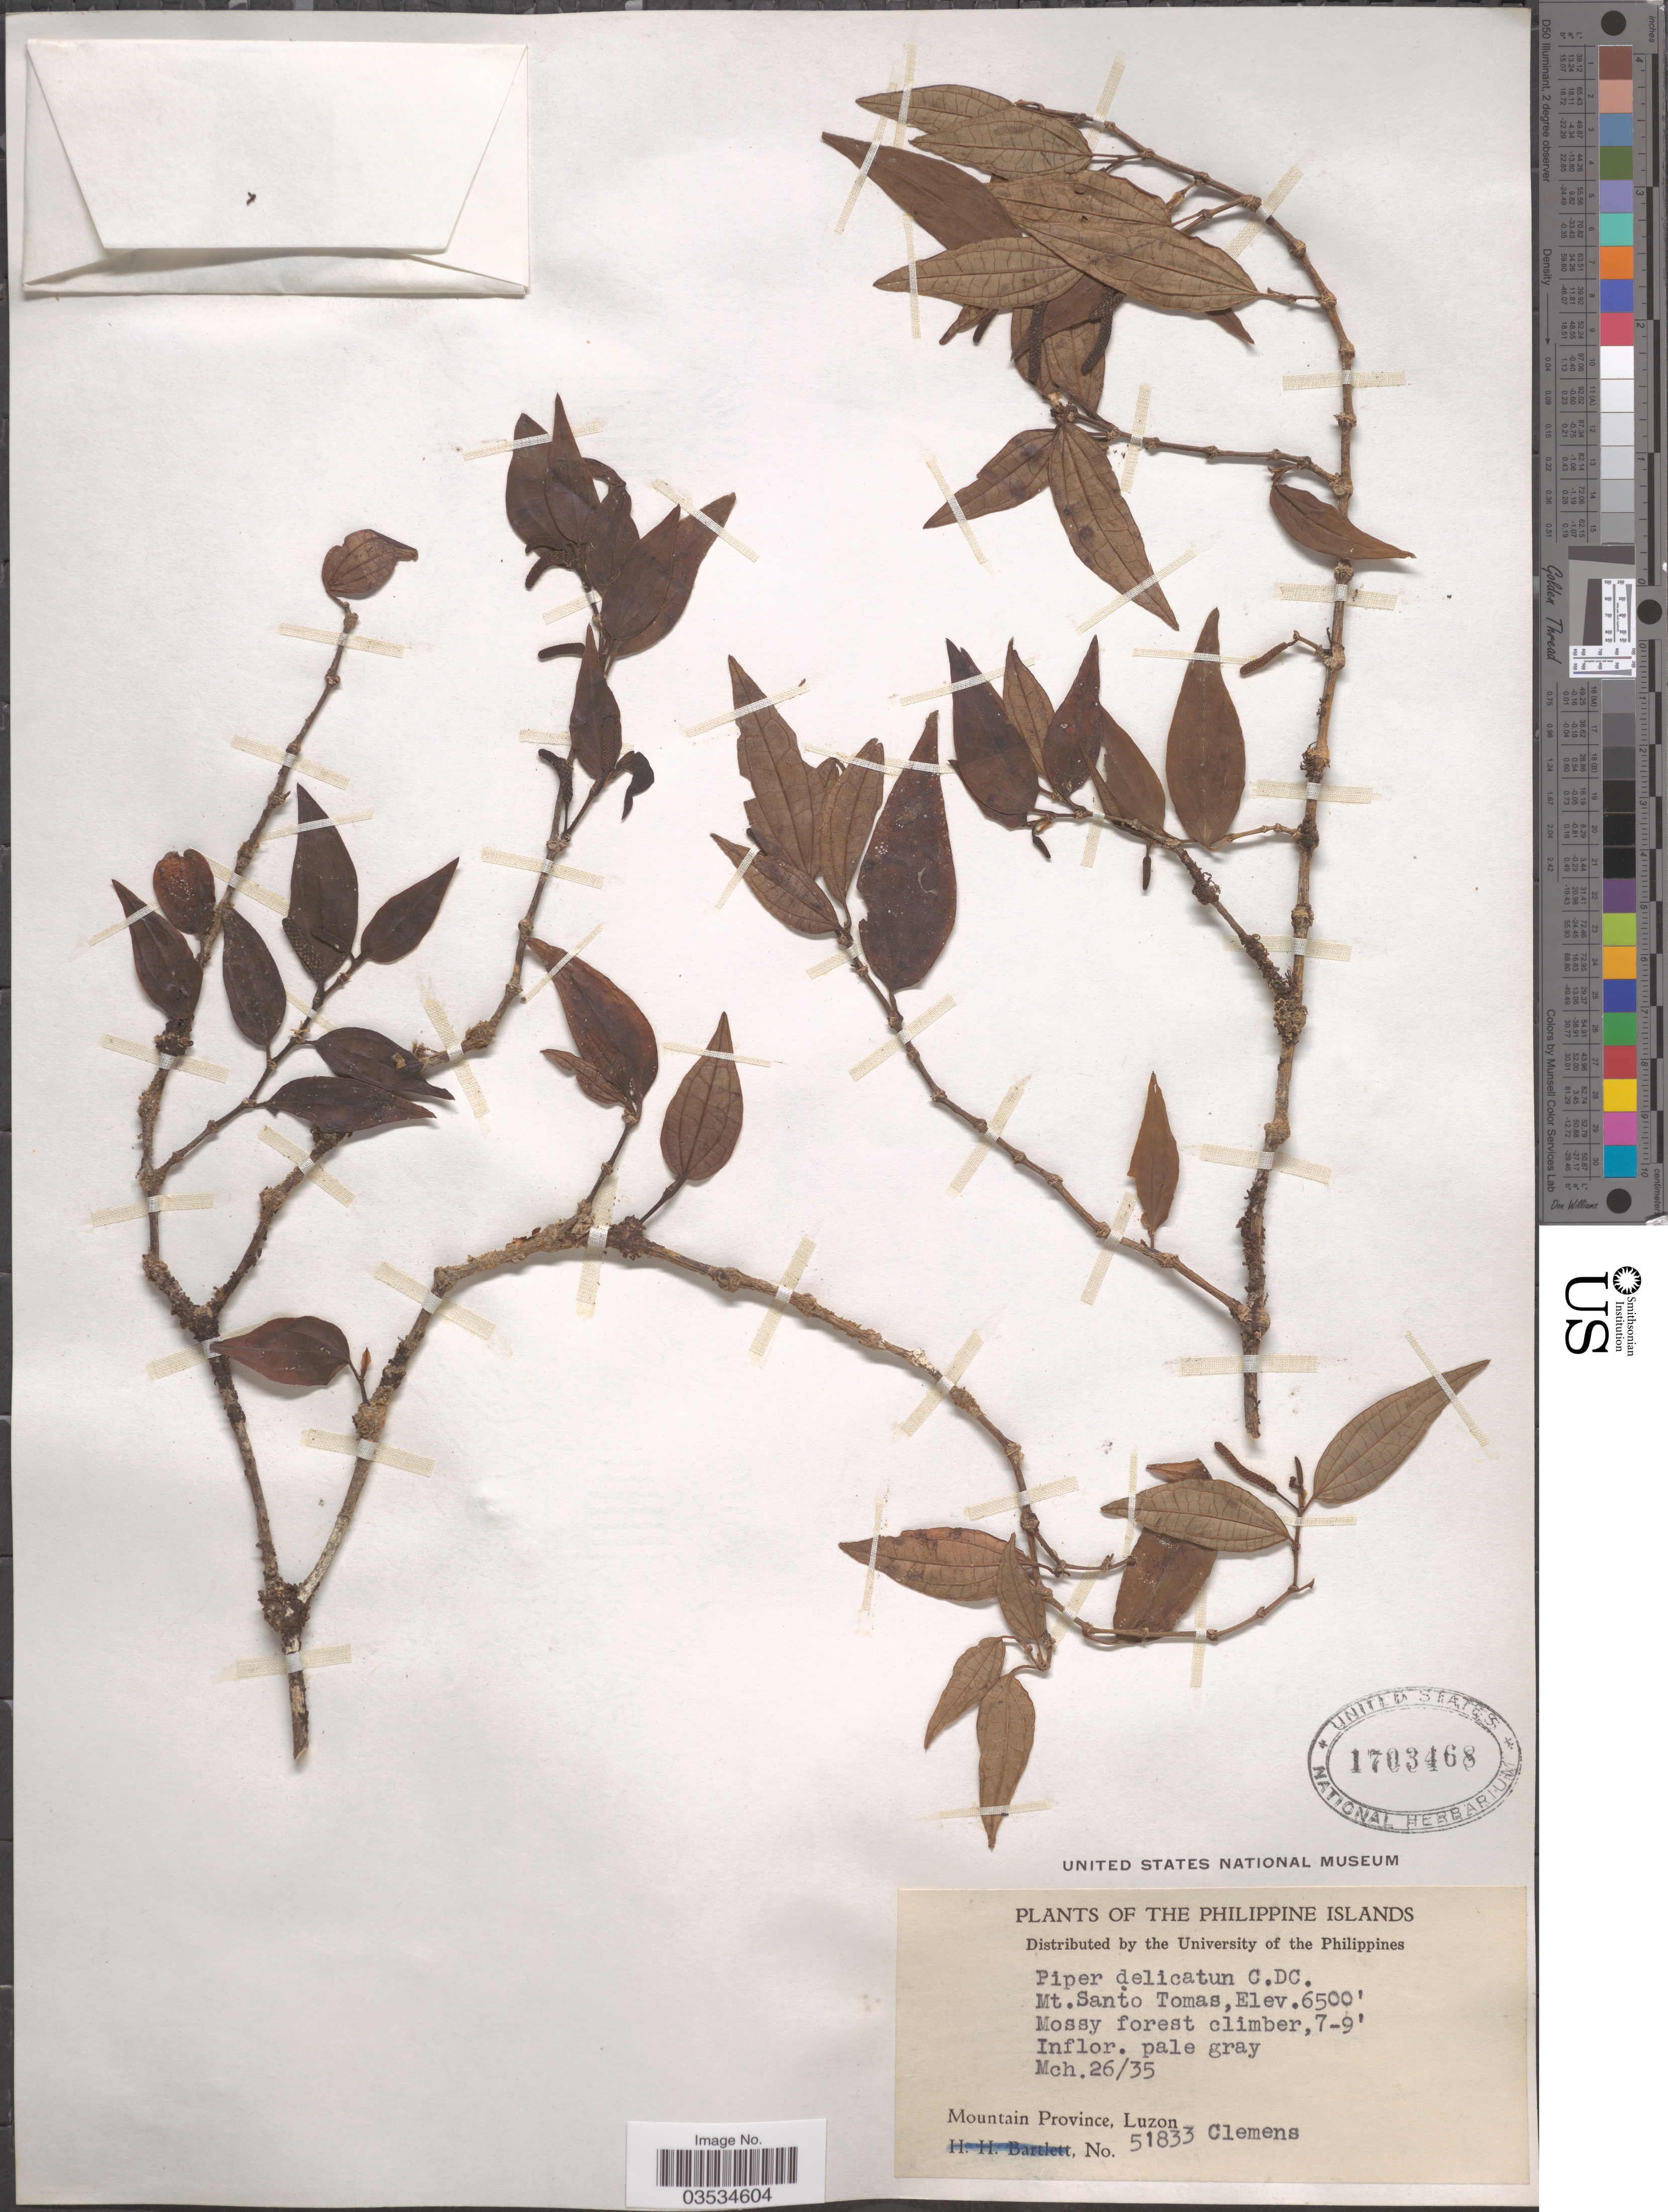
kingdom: Plantae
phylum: Tracheophyta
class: Magnoliopsida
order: Piperales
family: Piperaceae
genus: Piper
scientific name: Piper delicatum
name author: C. DC. in Elmer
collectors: -. Clemens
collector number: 51833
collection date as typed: Transcribed d/m/y: 26/3/35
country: Philippines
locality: The Philippine Islands. Mt.Santo Tomas. Mountain Province, Luzon.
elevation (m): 1981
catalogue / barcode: US 1703468